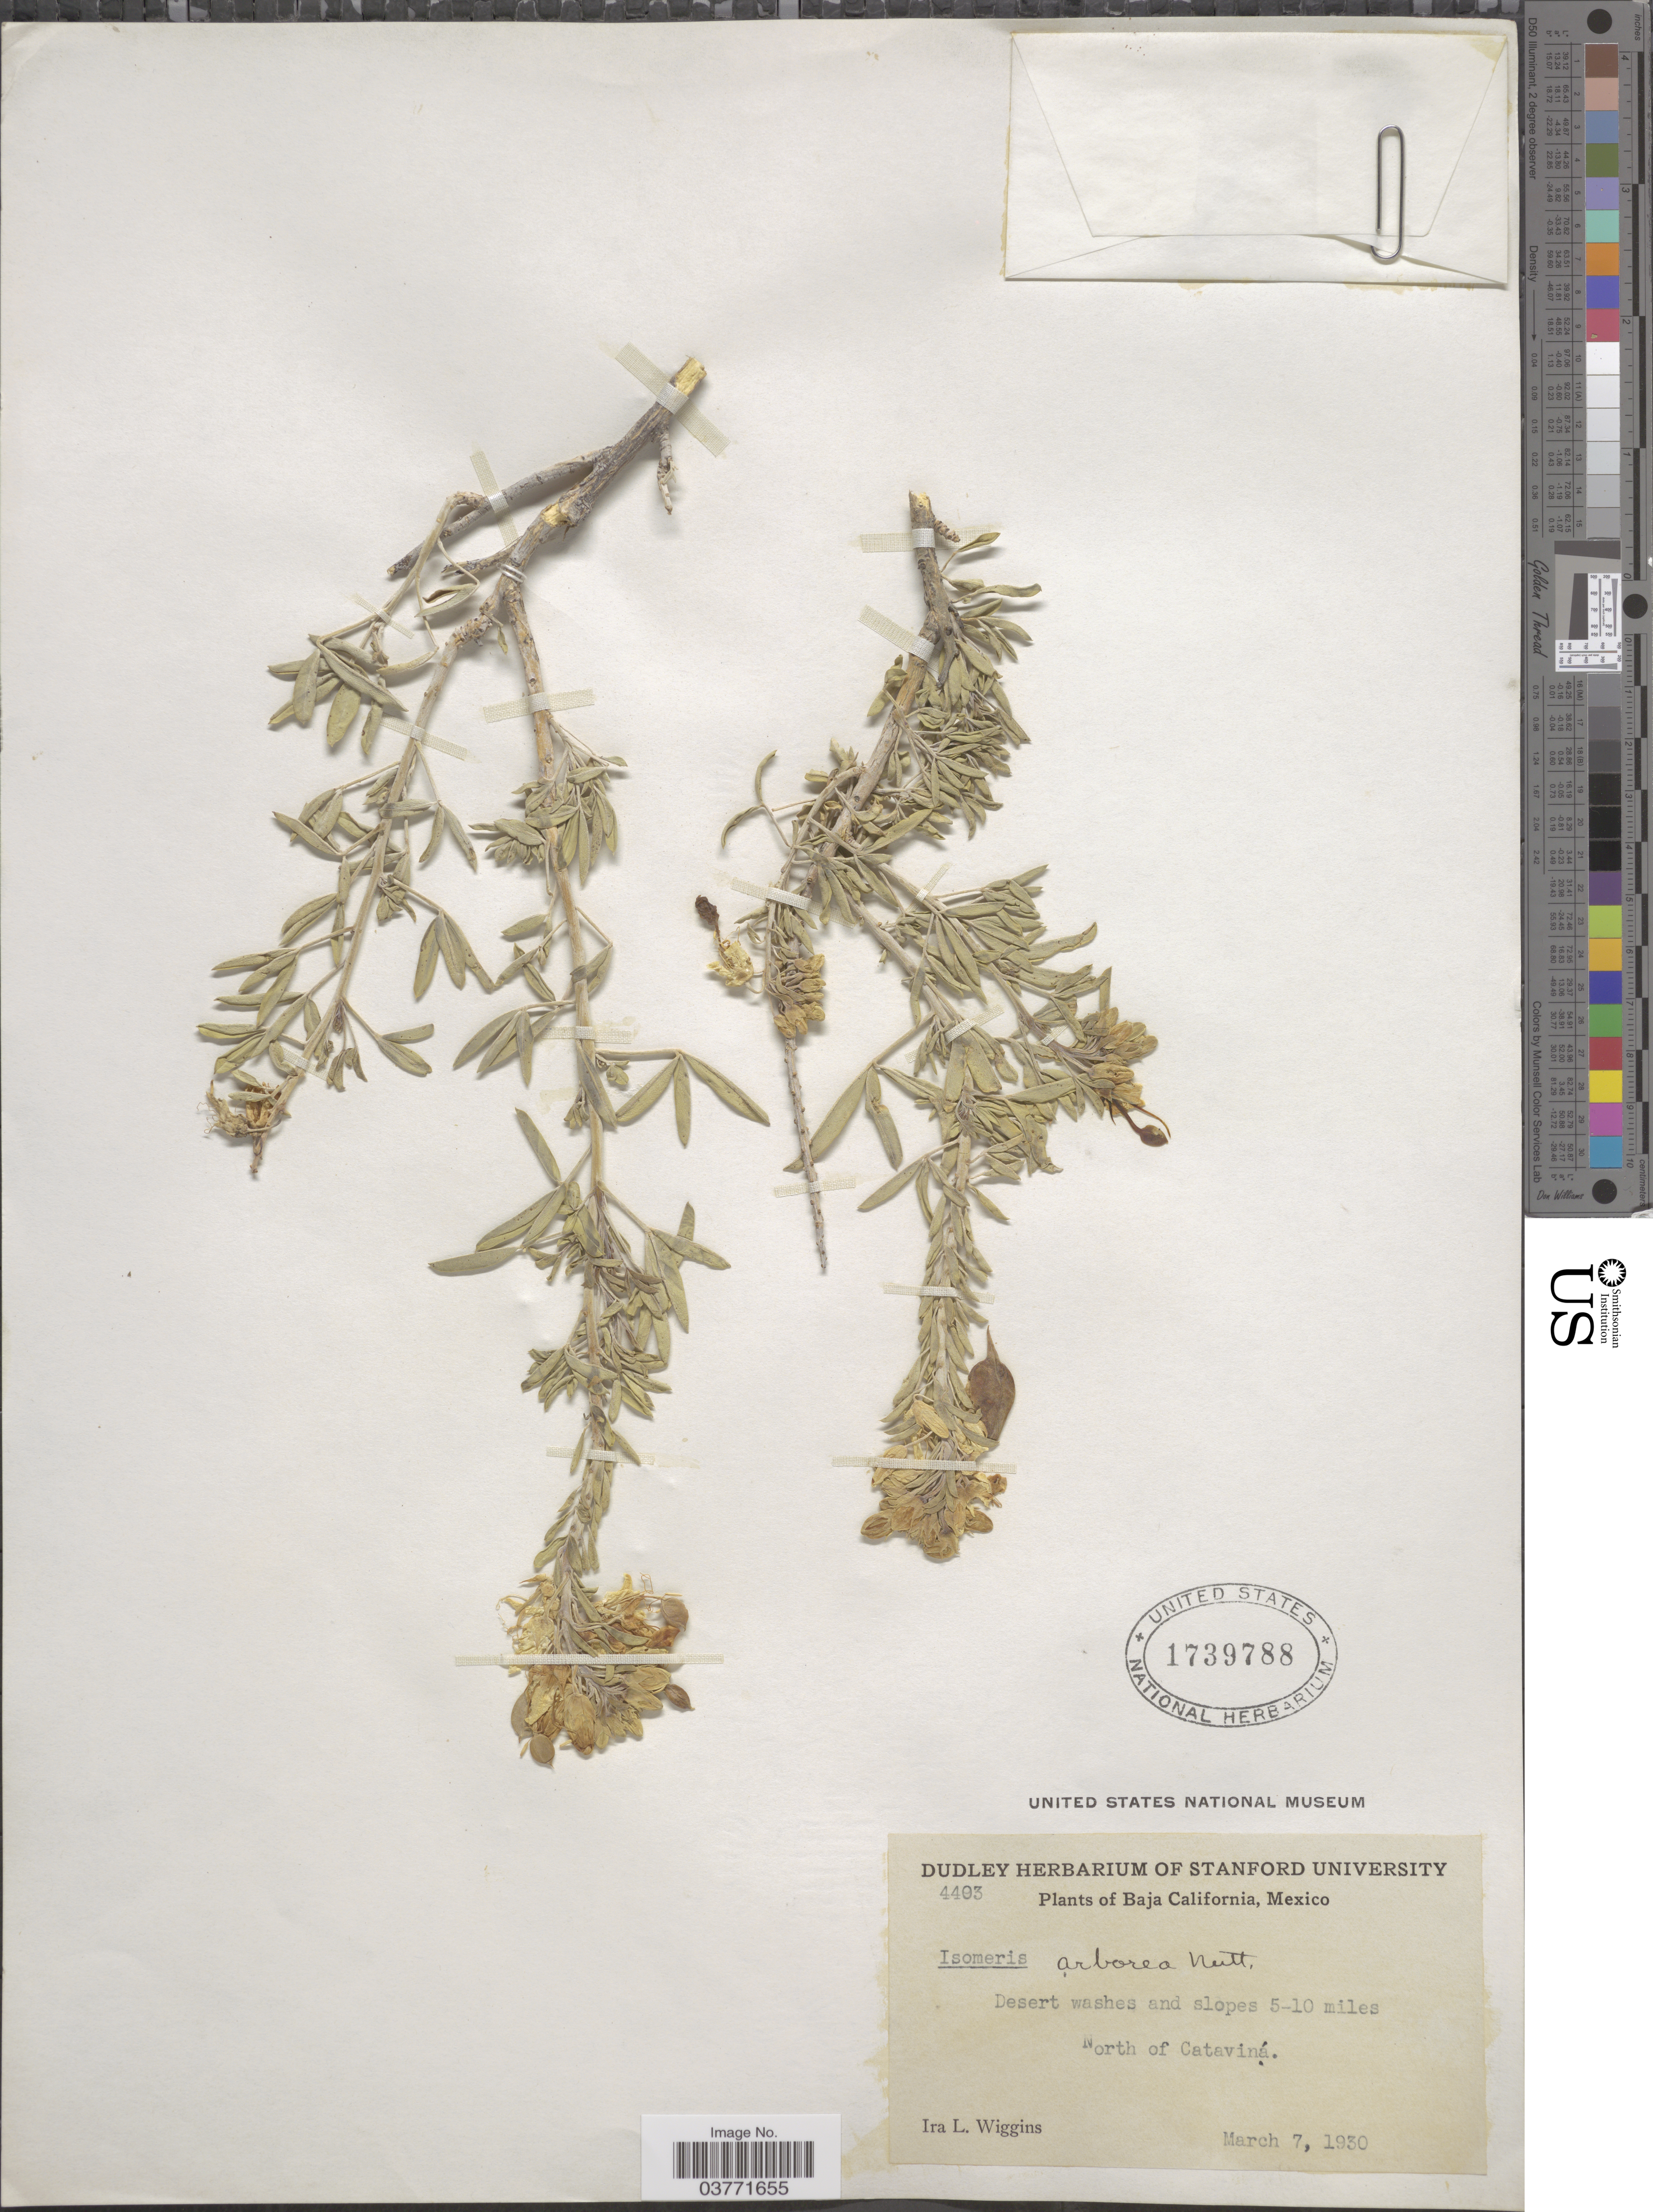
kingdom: Plantae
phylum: Tracheophyta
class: Magnoliopsida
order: Brassicales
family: Cleomaceae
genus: Cleomella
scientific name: Cleomella arborea var. arborea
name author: (Nutt.) Roalson & J.C. Hall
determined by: Strong, Mark T., (BOT), Smithsonian Institution - National Museum of Natural History (UNITED STATES)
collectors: I. L. Wiggins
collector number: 4403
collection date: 1930-03-07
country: Mexico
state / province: Baja California Norte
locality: Desert washes and slopes 5-10 miles North of Cataviná.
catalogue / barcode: US 1739788